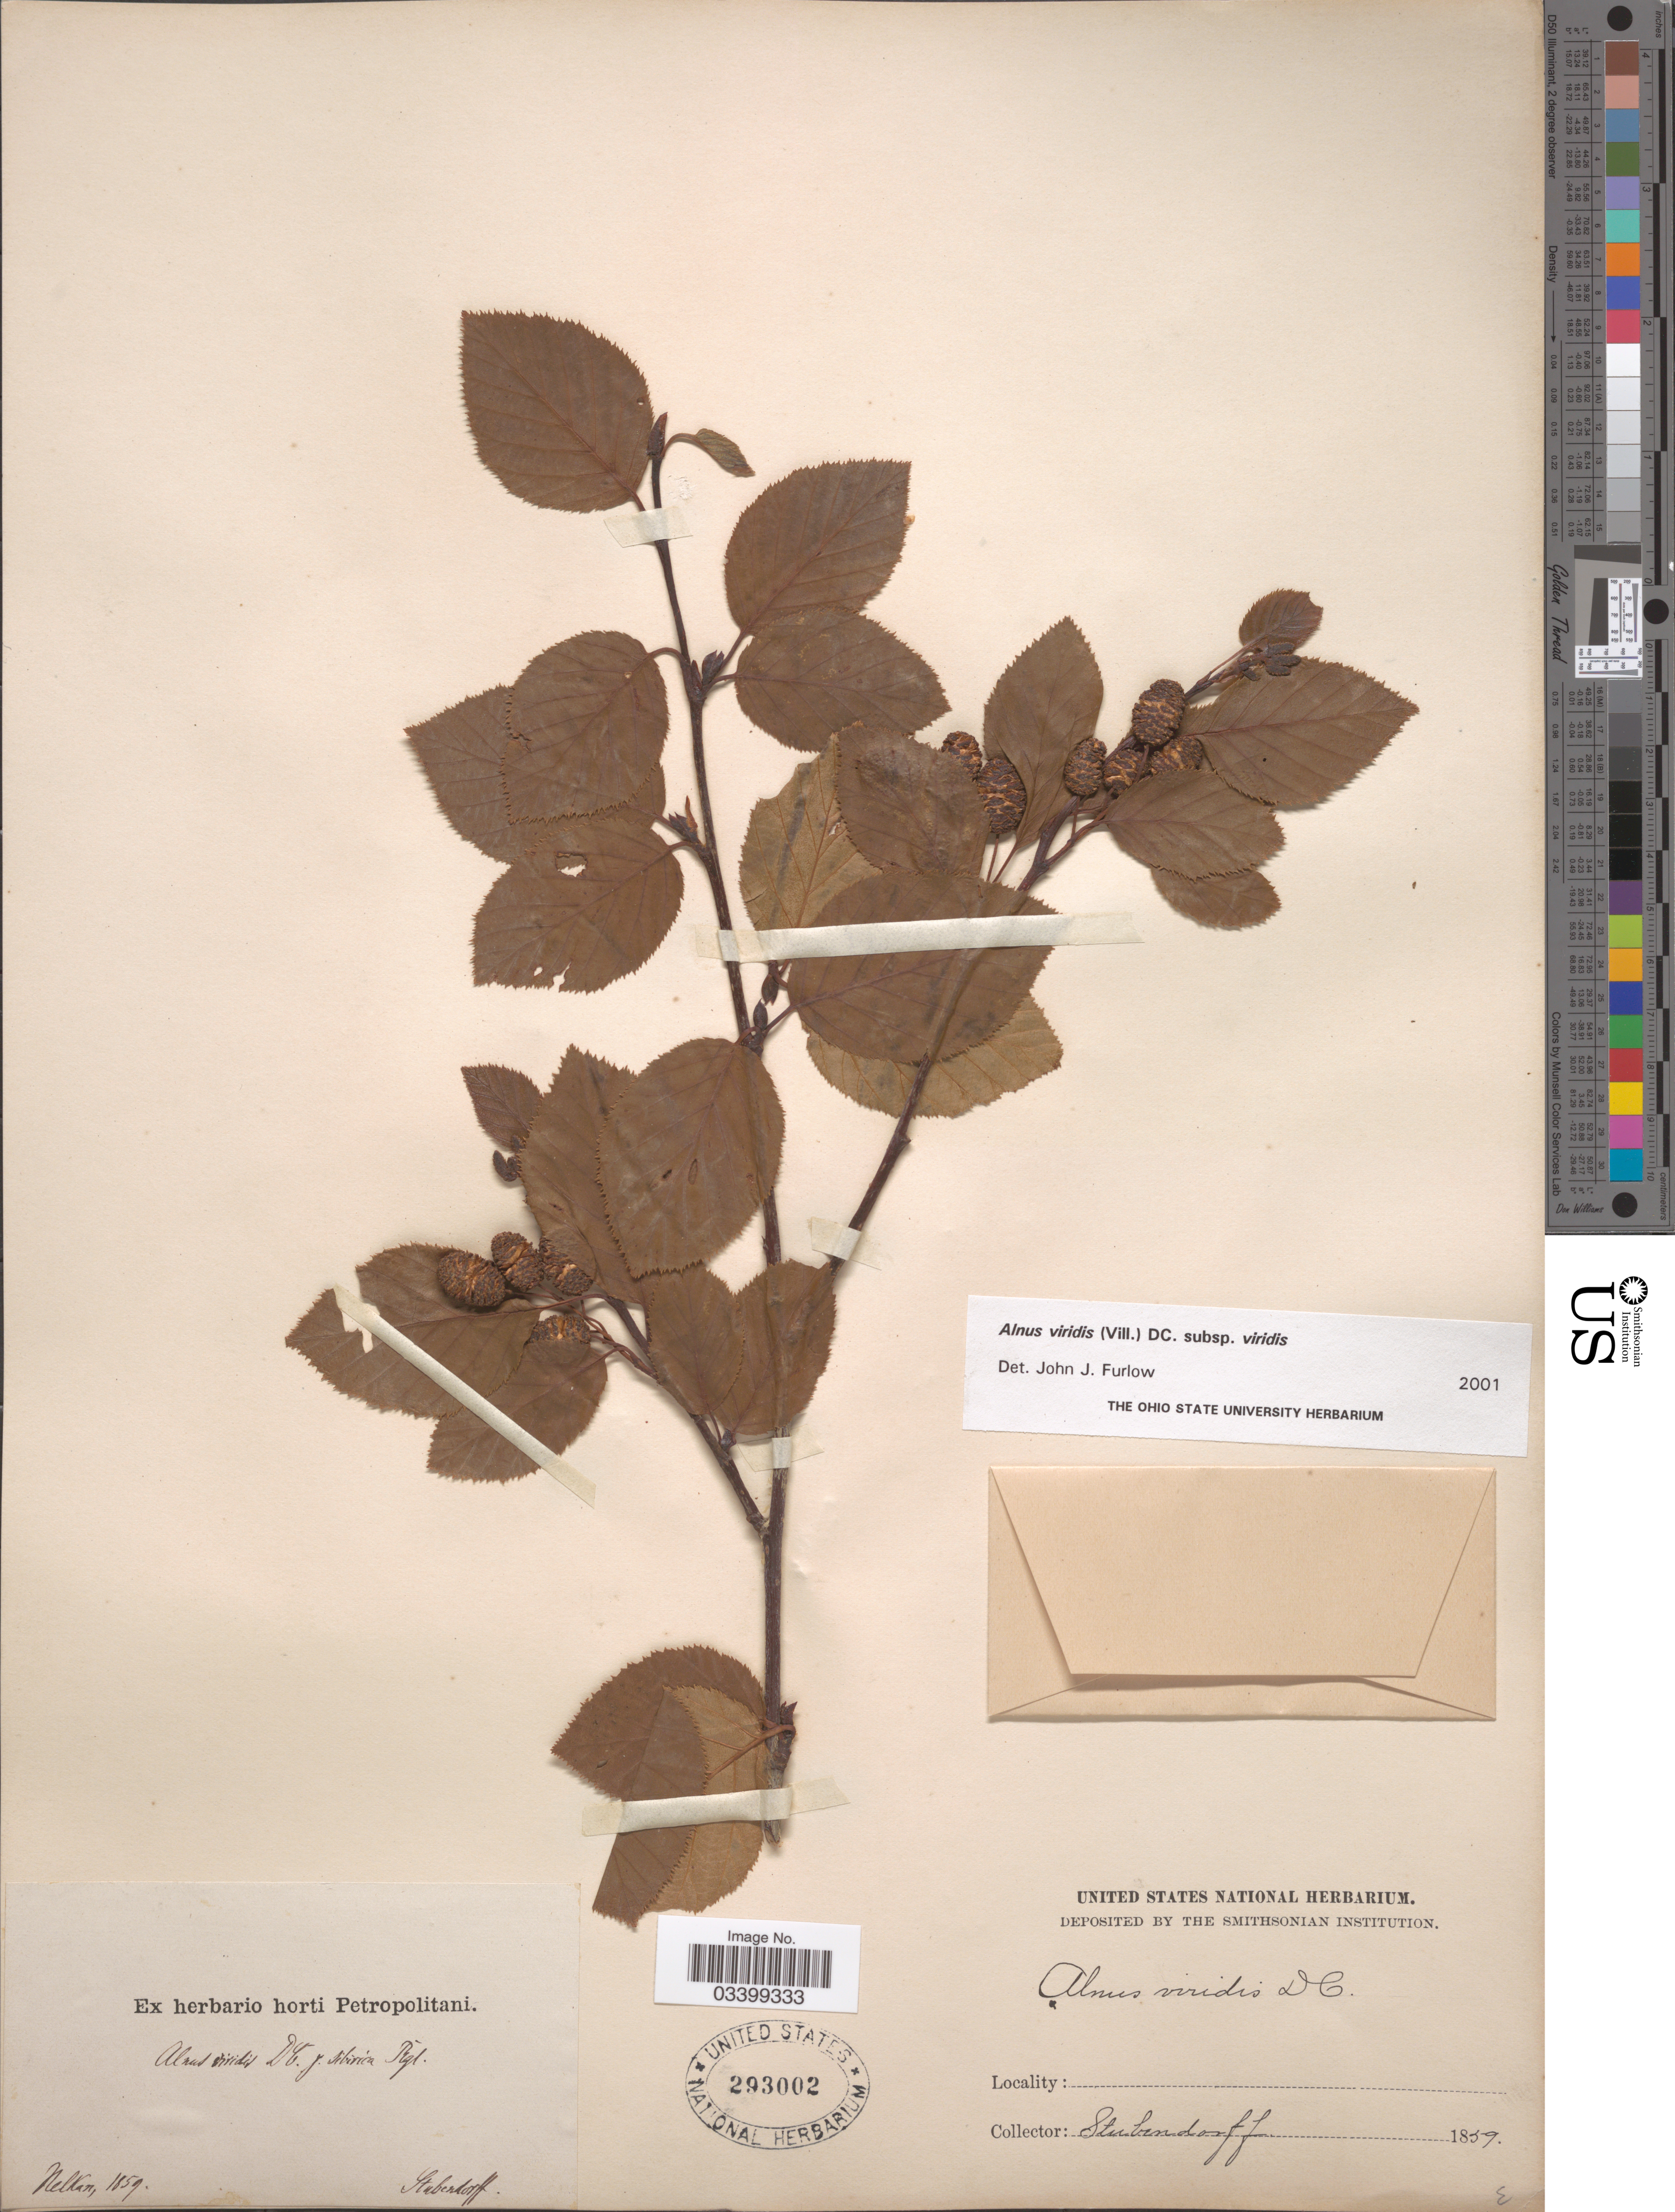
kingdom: Plantae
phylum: Tracheophyta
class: Magnoliopsida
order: Fagales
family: Betulaceae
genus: Alnus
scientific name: Alnus viridis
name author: (Chaix) DC.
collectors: -. Stabendorff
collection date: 1859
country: Russian Federation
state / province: Sakha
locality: Nelkan.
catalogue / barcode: US 293002